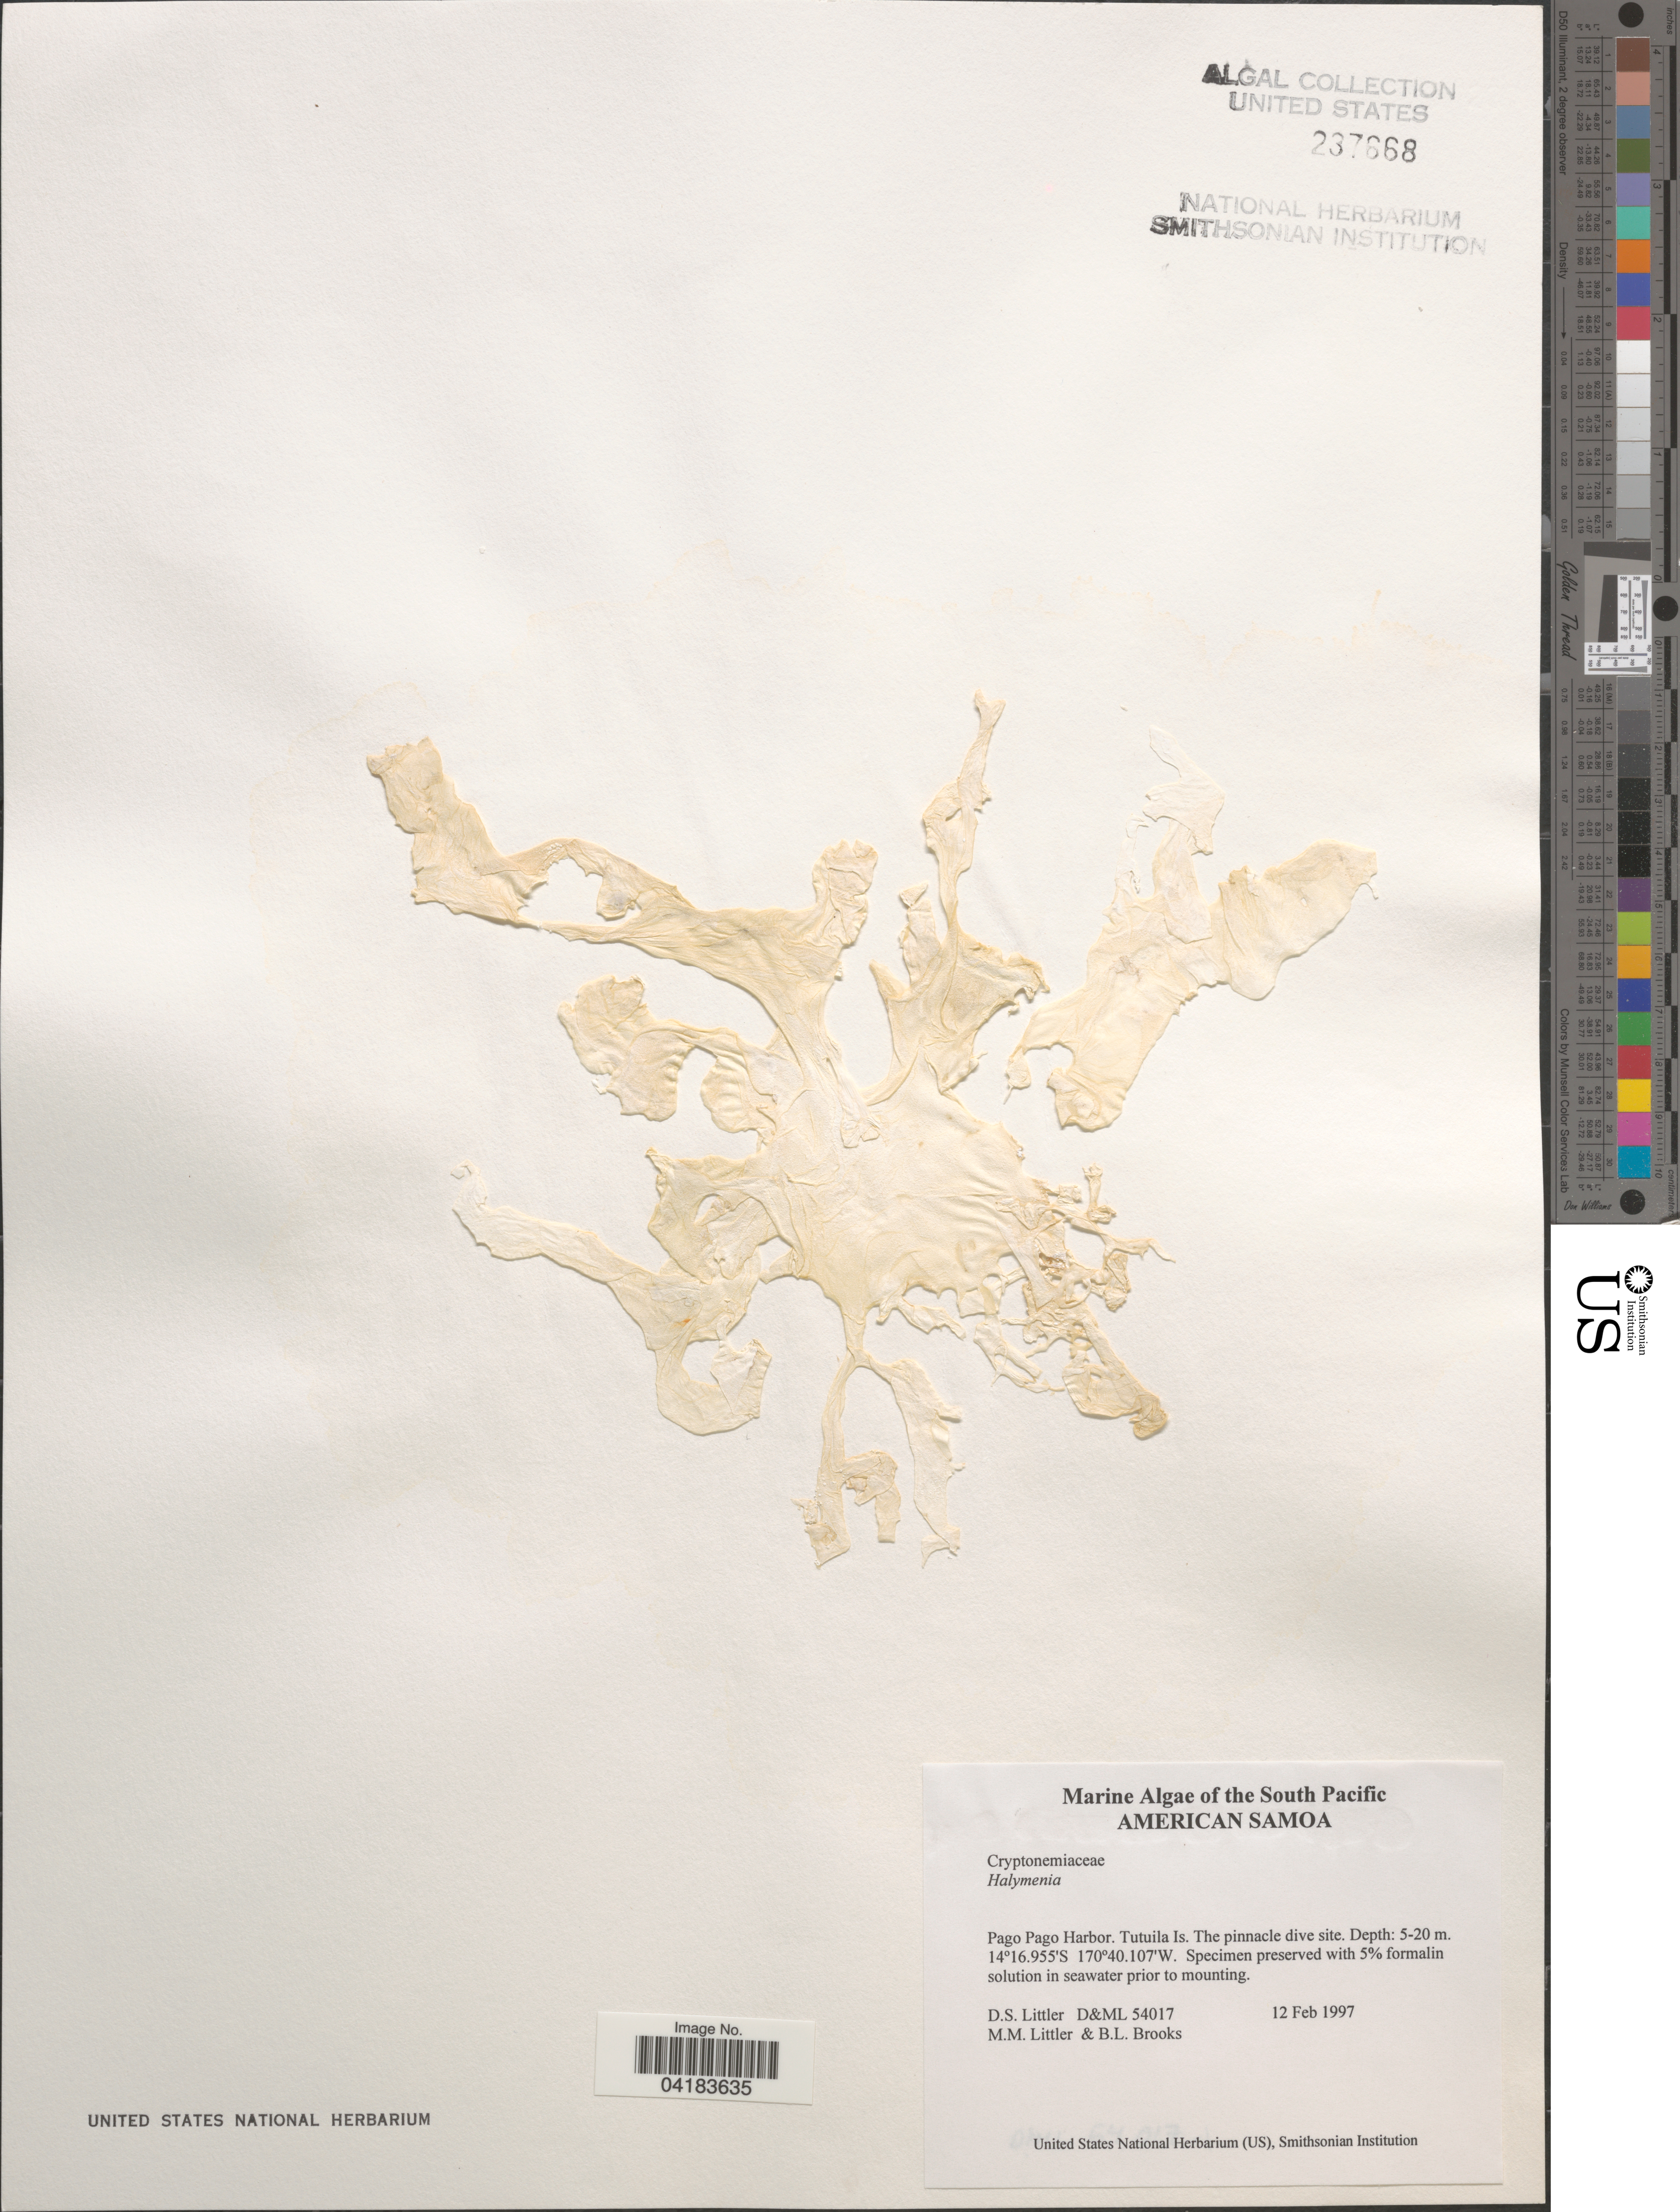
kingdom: Plantae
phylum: Rhodophyta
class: Florideophyceae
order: Halymeniales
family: Halymeniaceae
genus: Halymenia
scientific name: Halymenia sp.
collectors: D. S. Littler & B. Brooks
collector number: D&Ml54017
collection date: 1997-02-12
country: American Samoa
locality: The South Pacific American Samoa. Pago Pago Harbor. Tutuila Is.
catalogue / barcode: US 237668